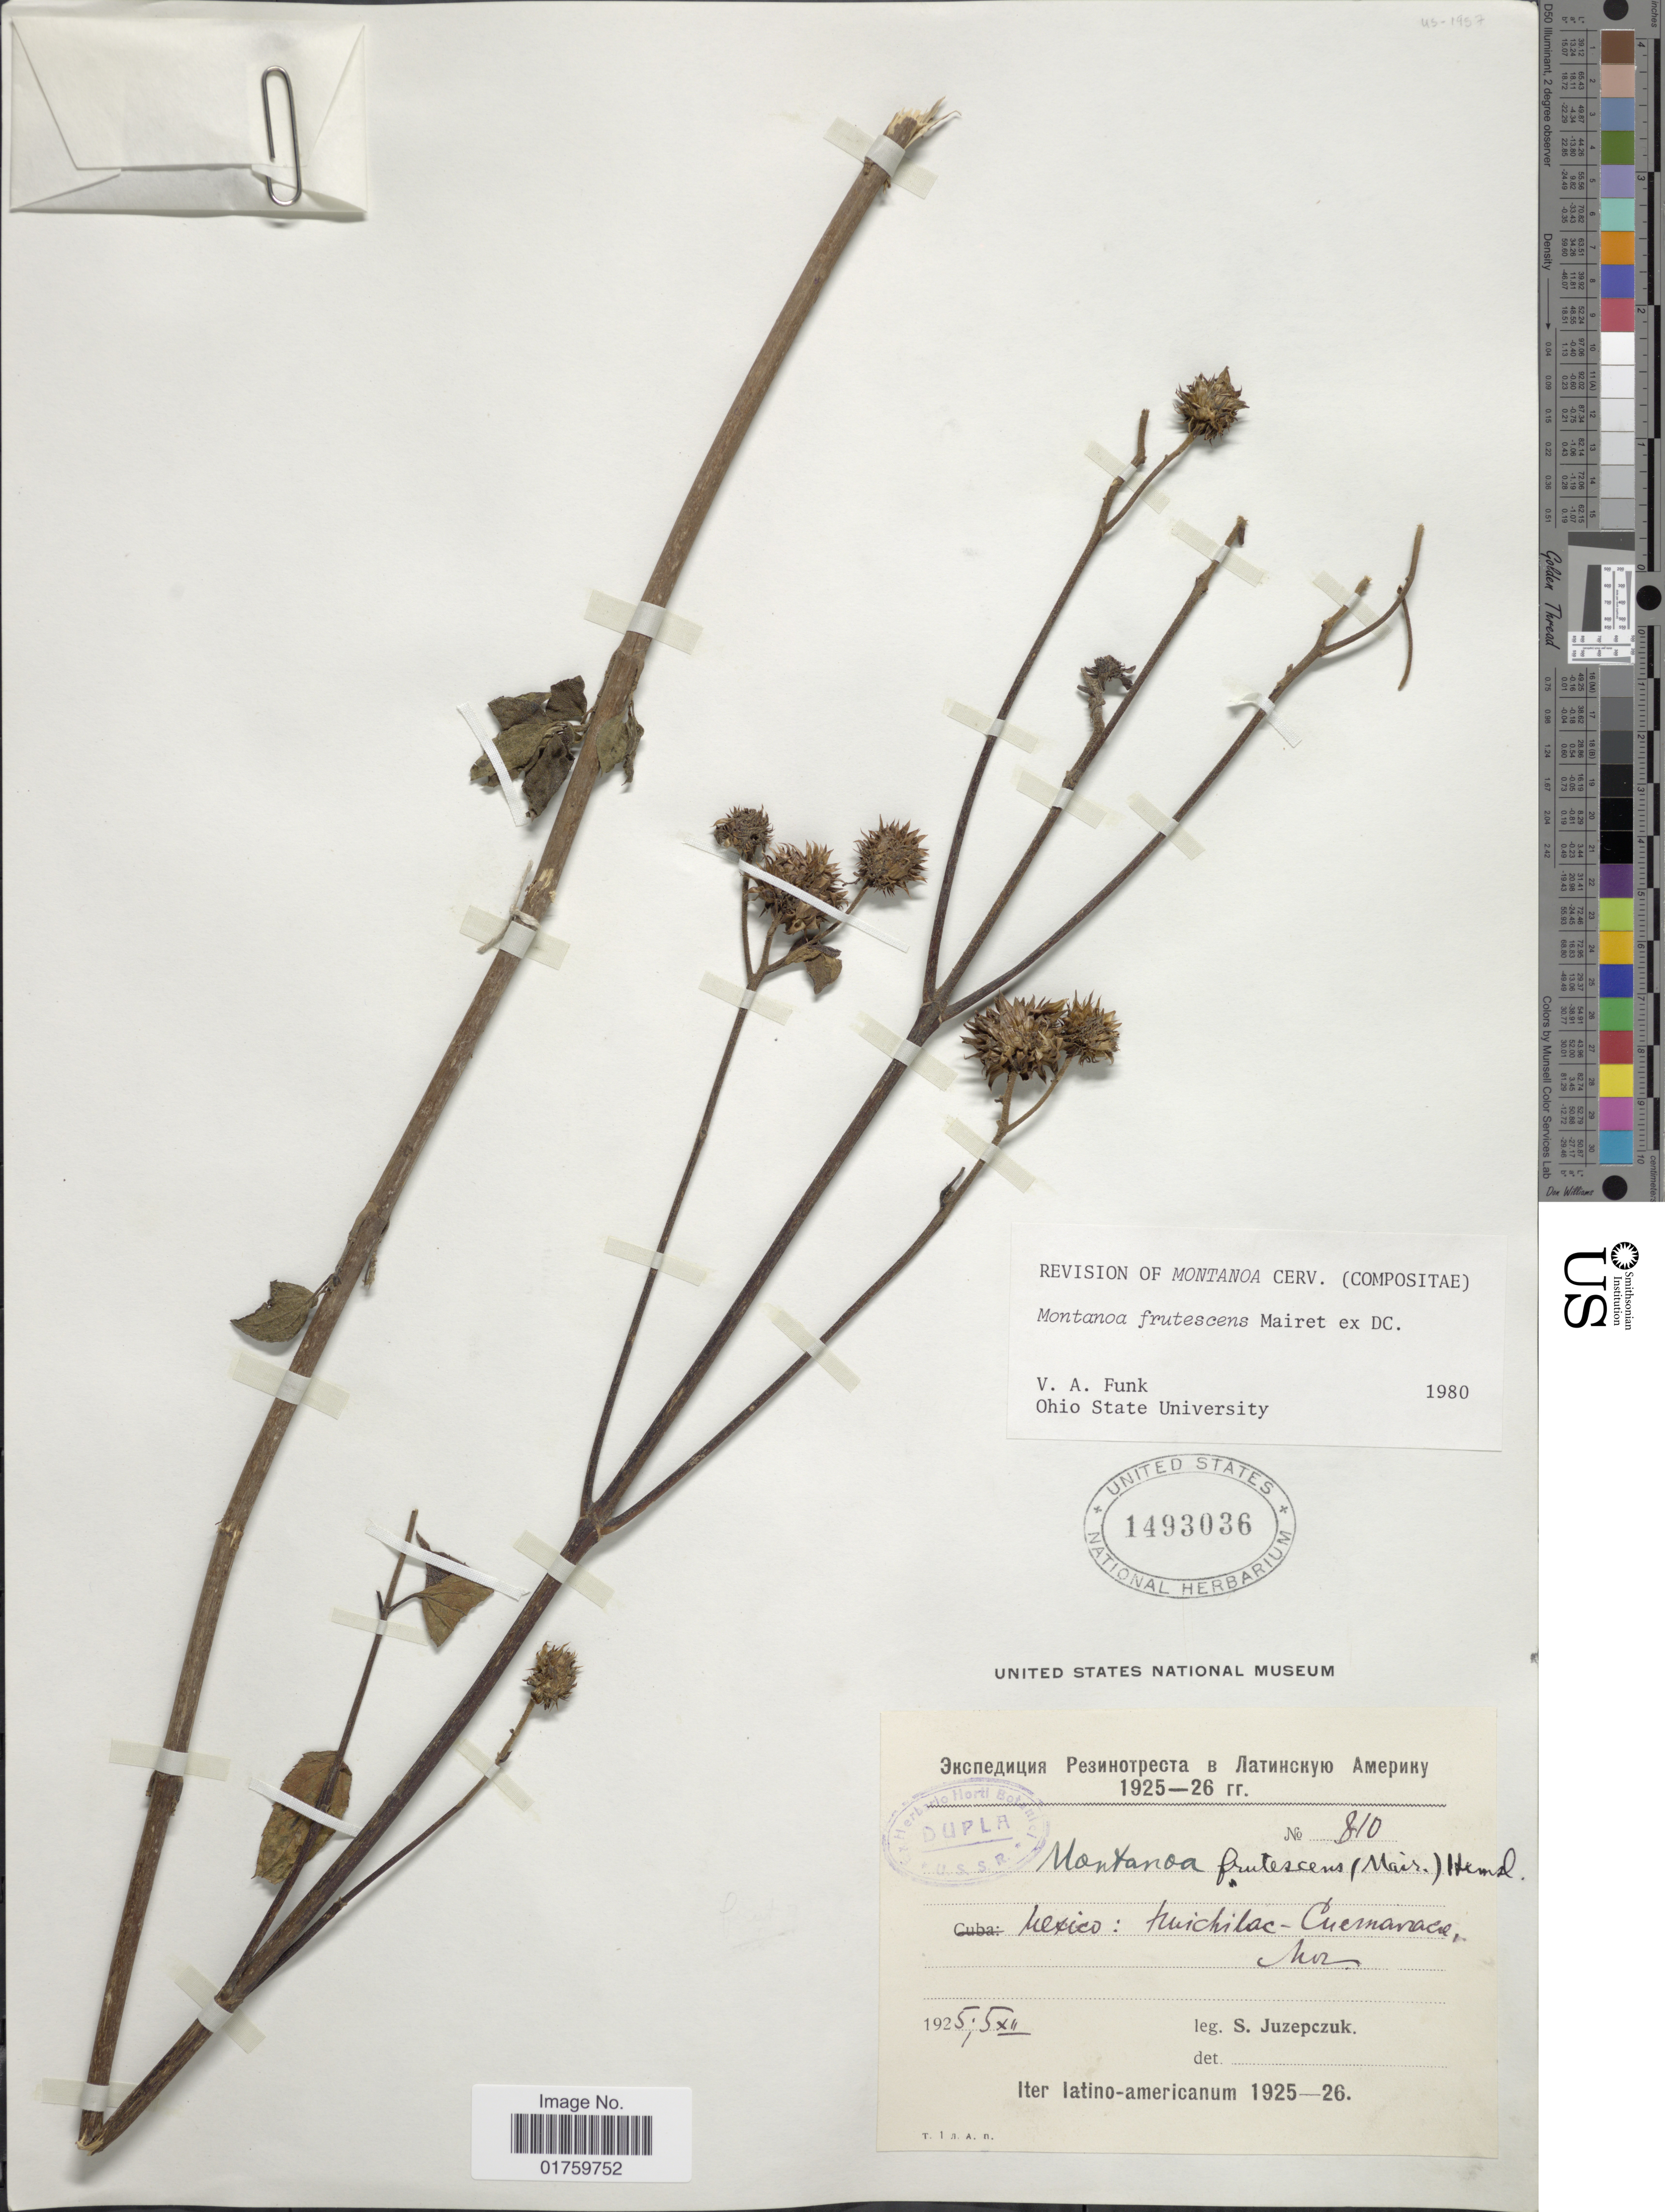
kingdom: Plantae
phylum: Tracheophyta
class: Magnoliopsida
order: Asterales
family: Asteraceae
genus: Montanoa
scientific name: Montanoa frutescens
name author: Mairet ex DC.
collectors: S. V. Juzepczuk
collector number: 810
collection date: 1925-12-05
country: Mexico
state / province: Morelos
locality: Huichilac-Cuernavaca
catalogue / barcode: US 1493036